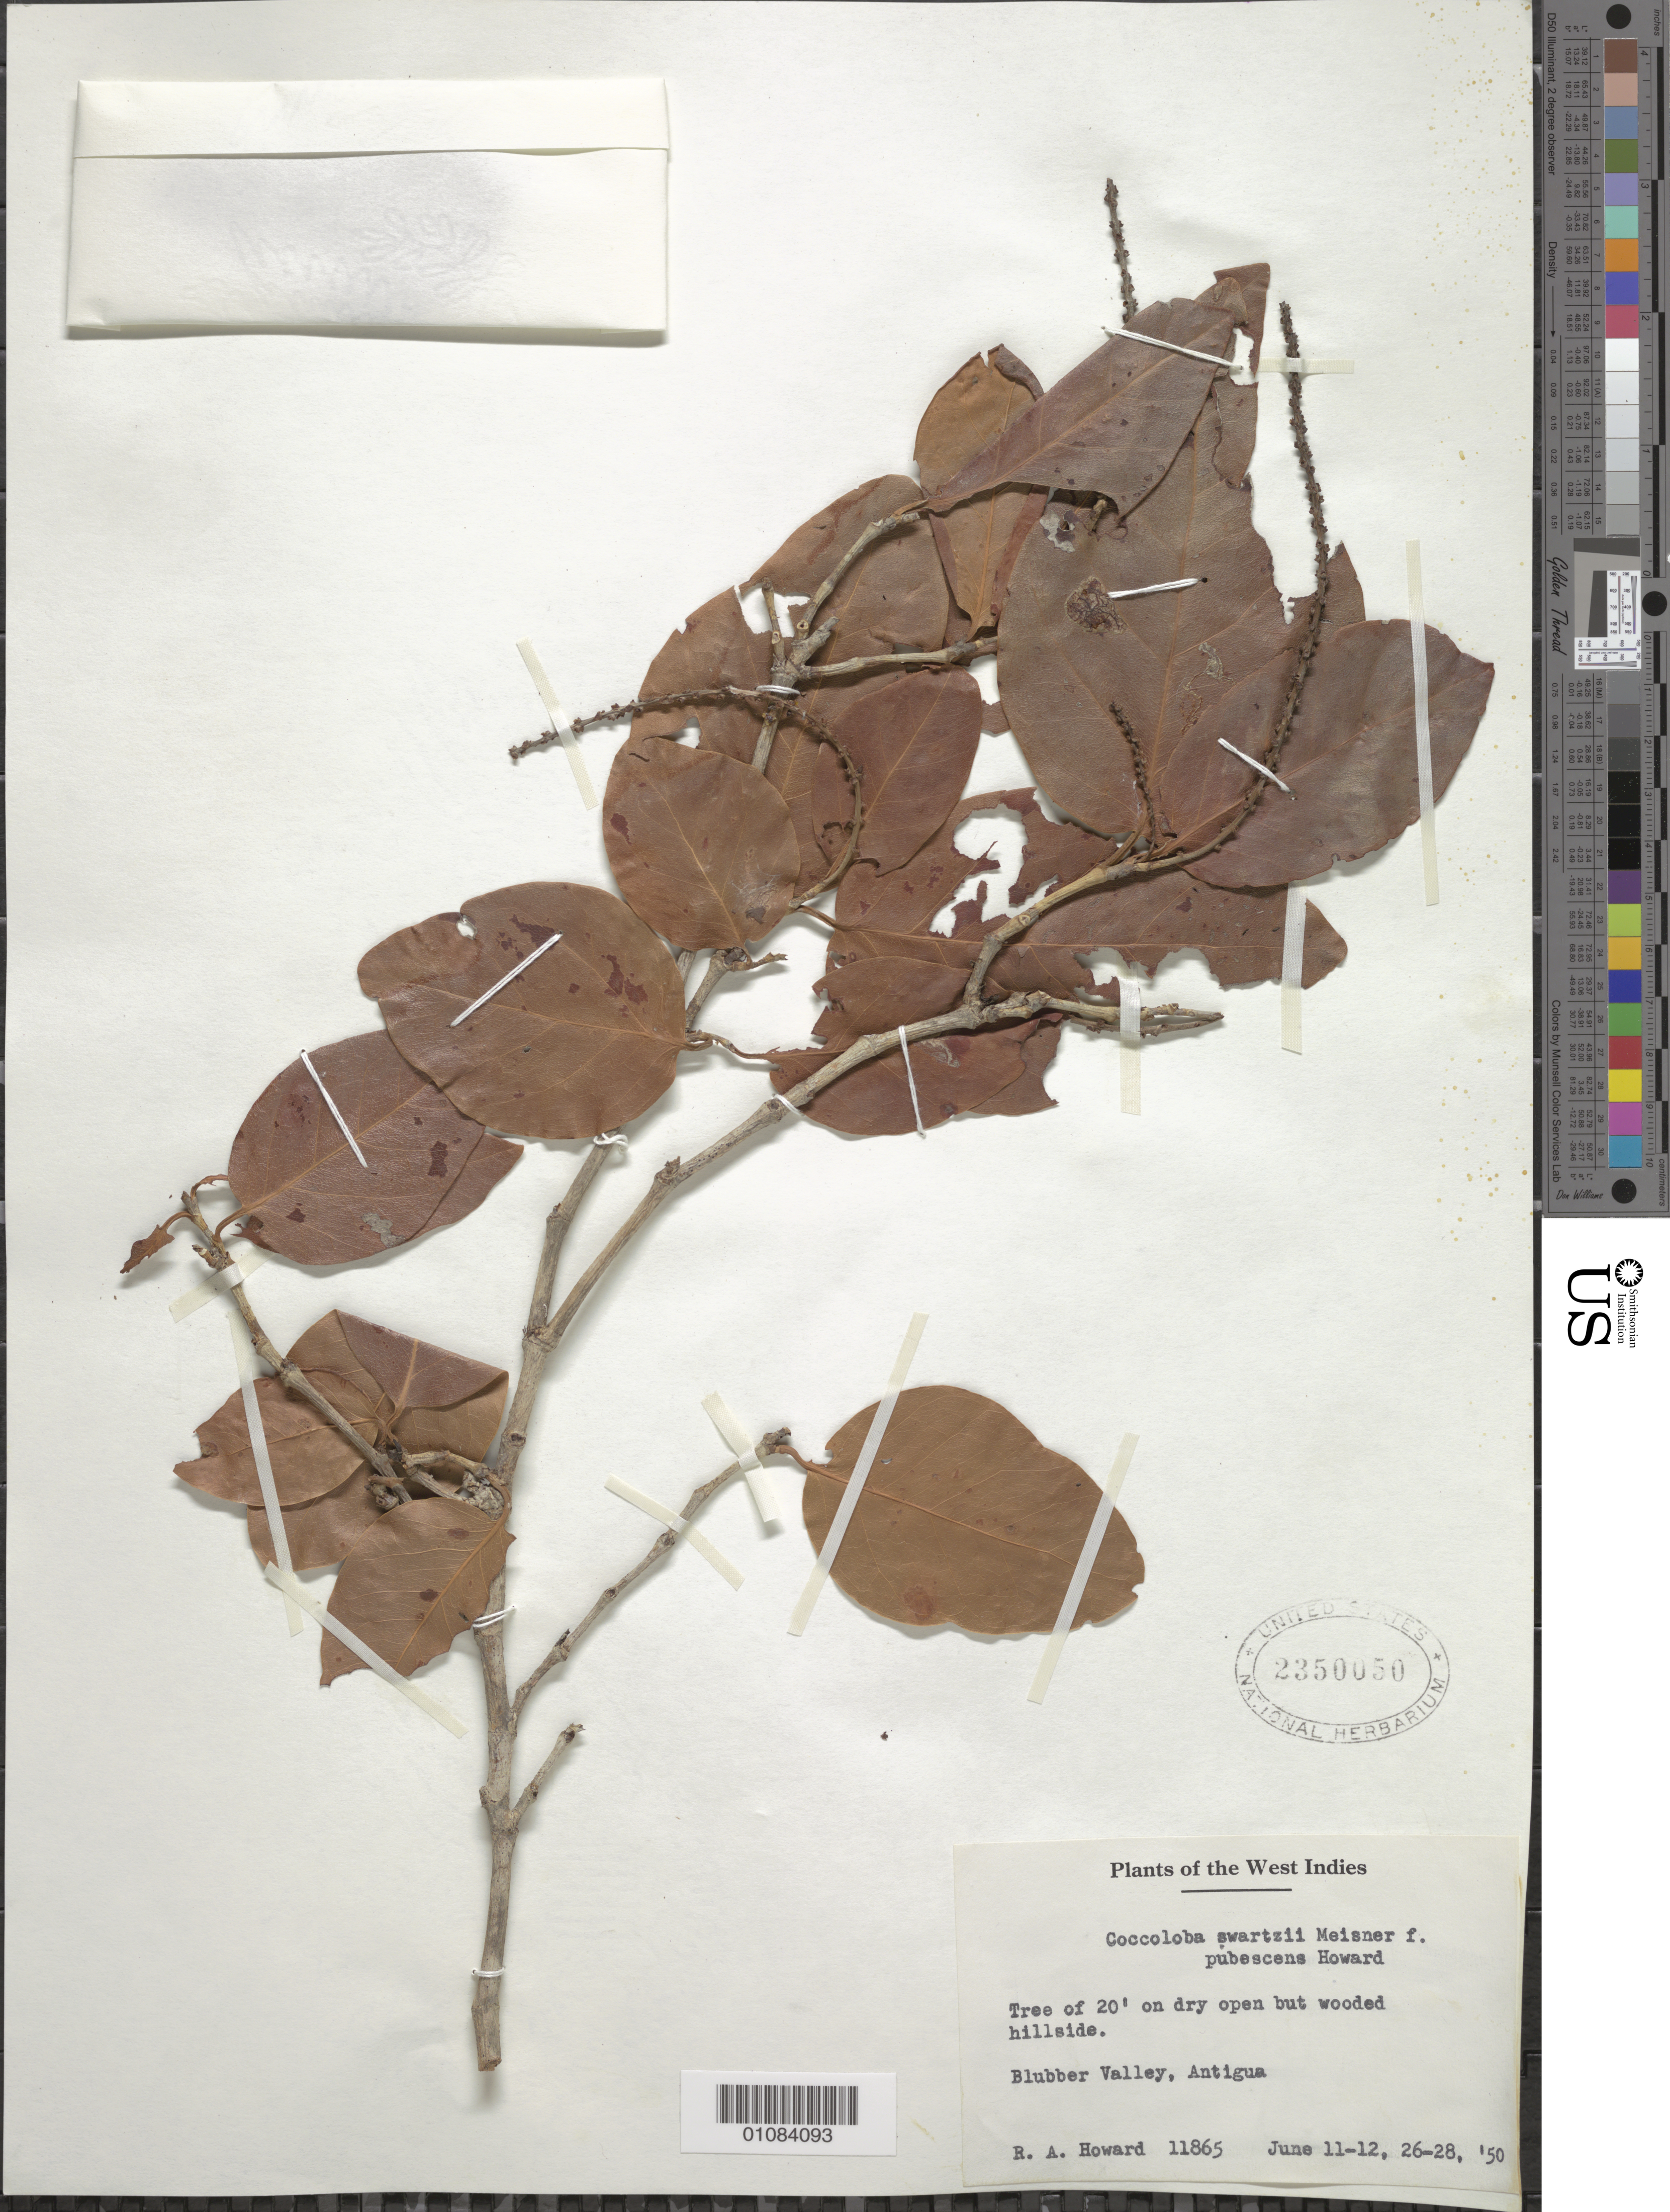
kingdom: Plantae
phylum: Tracheophyta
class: Magnoliopsida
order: Caryophyllales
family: Polygonaceae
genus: Coccoloba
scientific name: Coccoloba swartzii f. pubescens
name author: R.A. Howard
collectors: R. A. Howard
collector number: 11865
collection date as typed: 11 Jun 1950 to 28 Jun 1950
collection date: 1950-06-11/1950-06-28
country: Antigua and Barbuda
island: Antigua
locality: Blubber Valley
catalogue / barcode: US 2350050